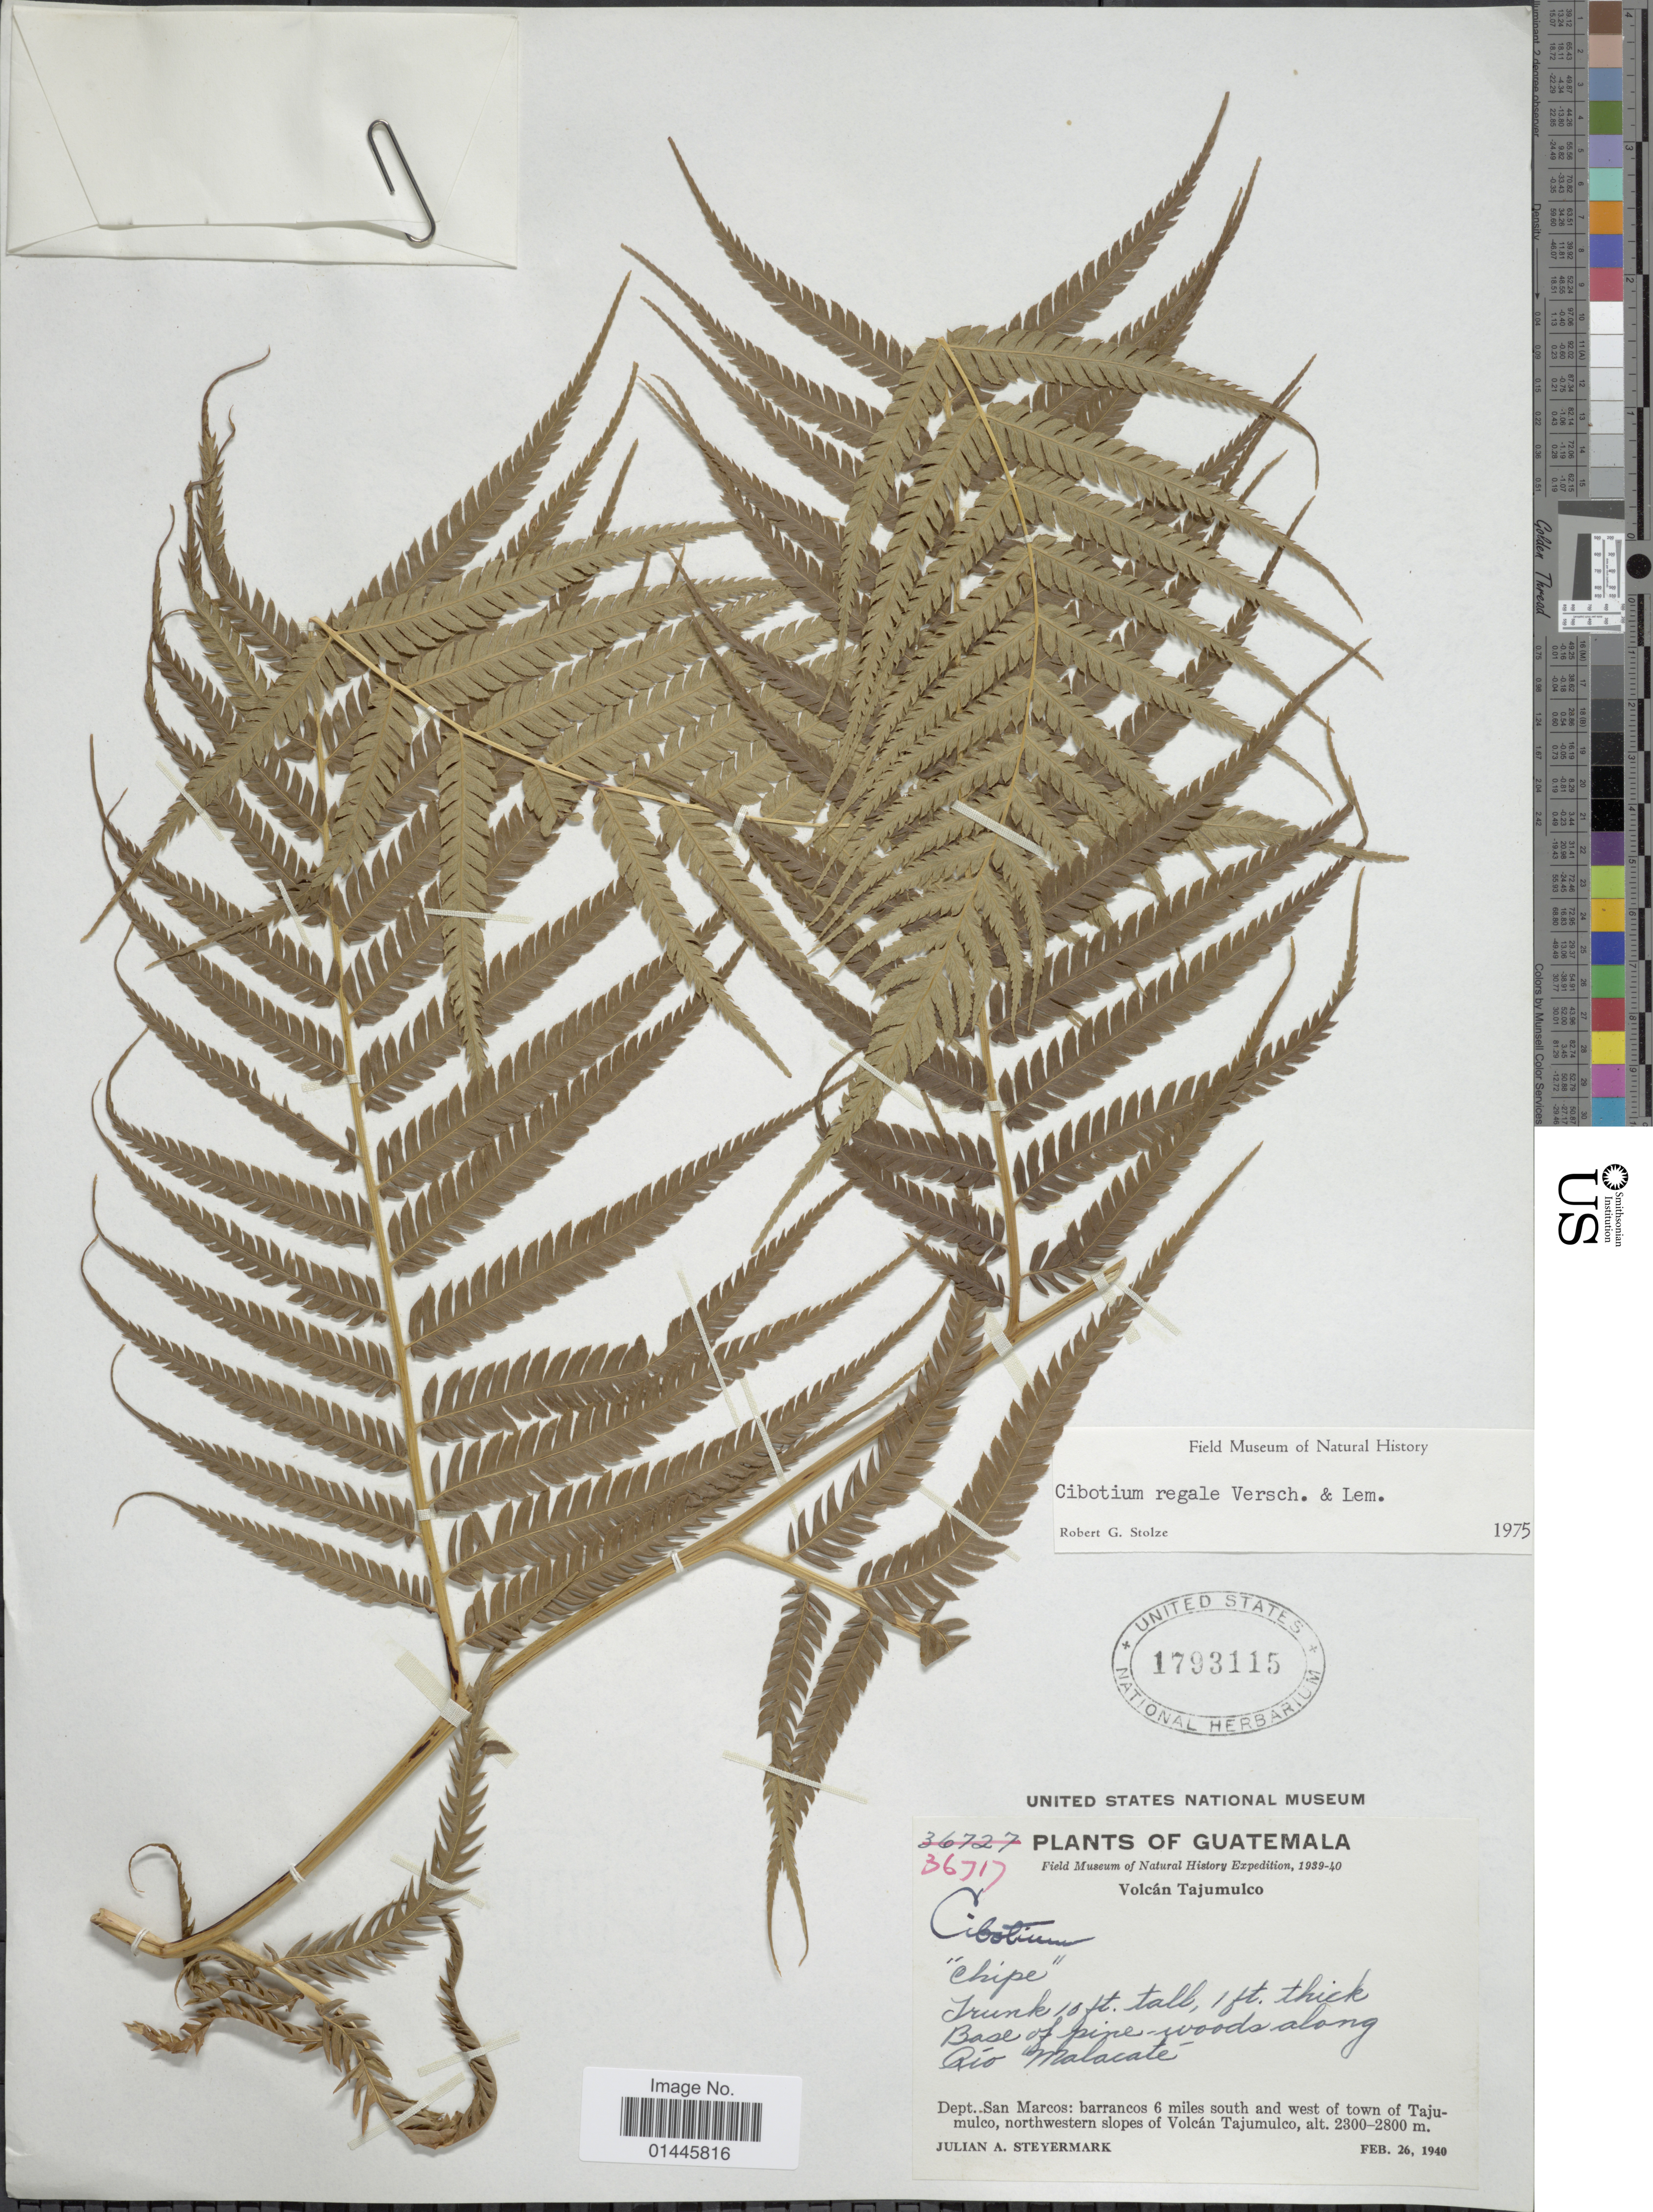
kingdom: Plantae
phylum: Tracheophyta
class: Polypodiopsida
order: Cyatheales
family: Cibotiaceae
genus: Cibotium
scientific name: Cibotium regale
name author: Verschaff. & Lem.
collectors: J. Steyermark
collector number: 36717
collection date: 1940-02-26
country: Guatemala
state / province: San Marcos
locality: Barrancos 6 miles south and west of town of Tajumulco, northwestern slopes of Volcan Tajumulco, Rio Malacate.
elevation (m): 2300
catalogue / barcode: US 1793115